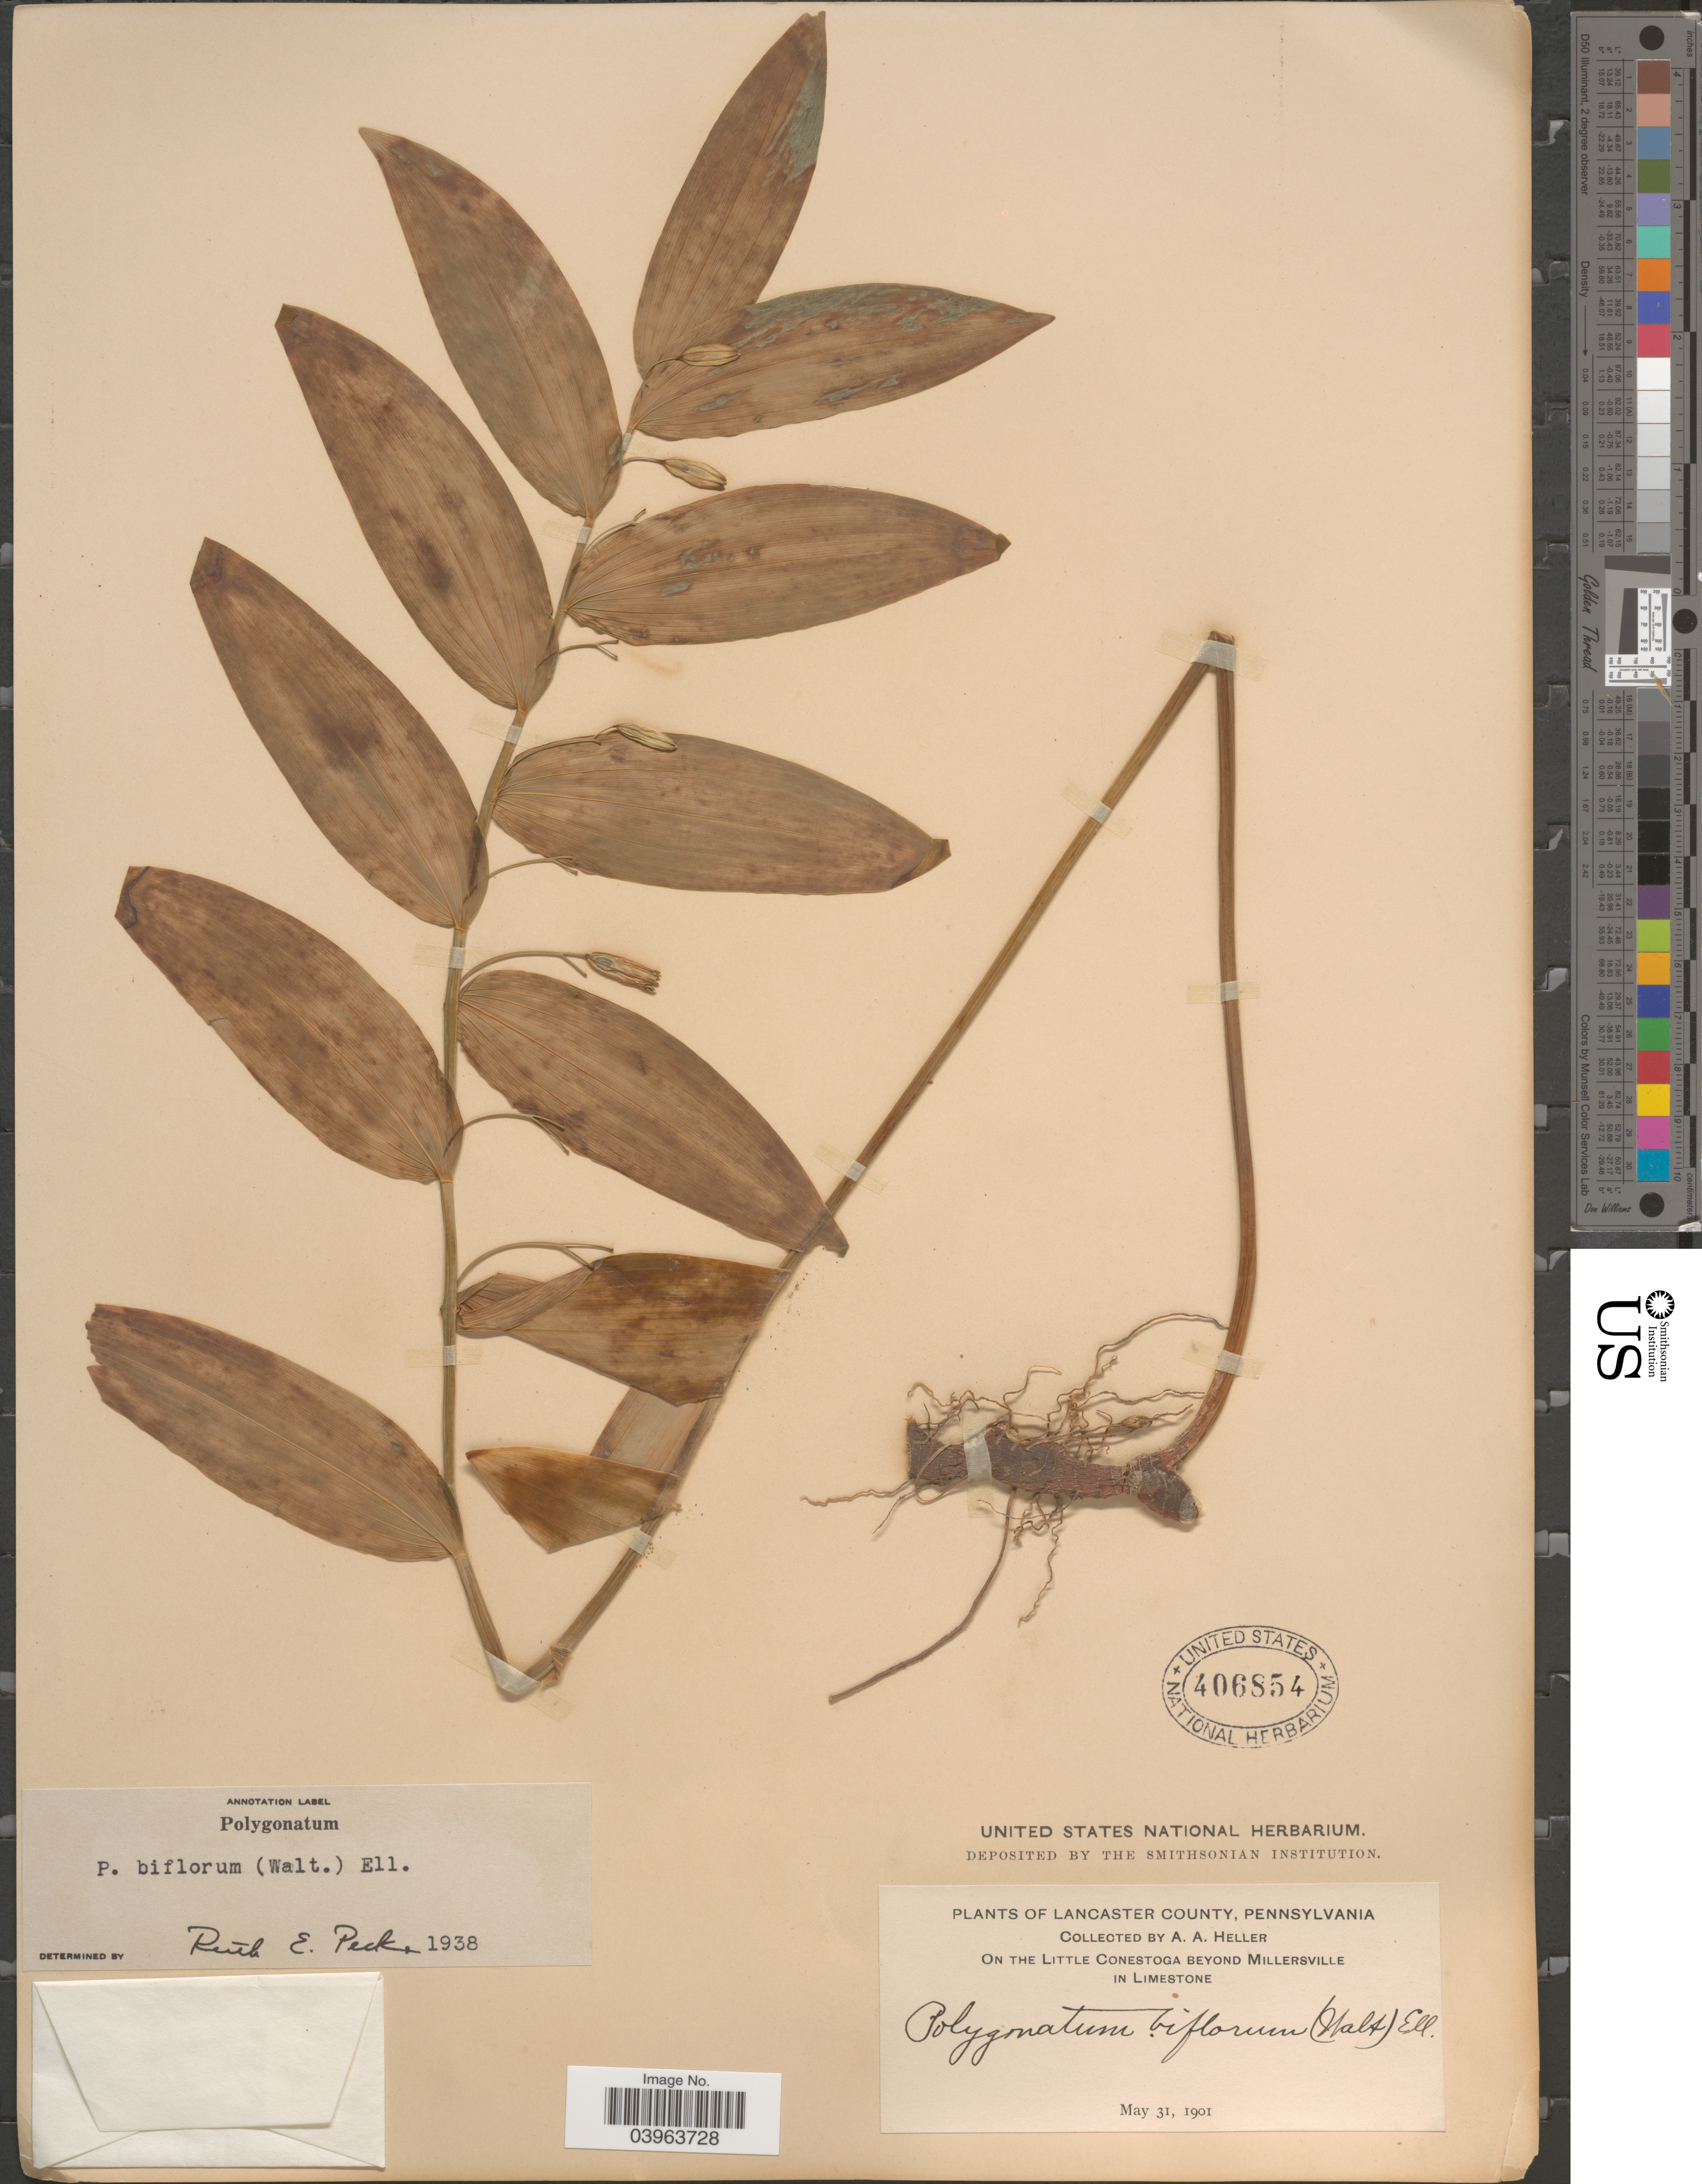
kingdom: Plantae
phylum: Tracheophyta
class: Liliopsida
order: Asparagales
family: Asparagaceae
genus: Polygonatum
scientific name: Polygonatum biflorum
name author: (Walter) Elliott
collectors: A. A. Heller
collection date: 1901-05-31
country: United States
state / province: Pennsylvania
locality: Lancaster County. On the Little Conestoga beyond Millersville in Limestone.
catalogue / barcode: US 406854